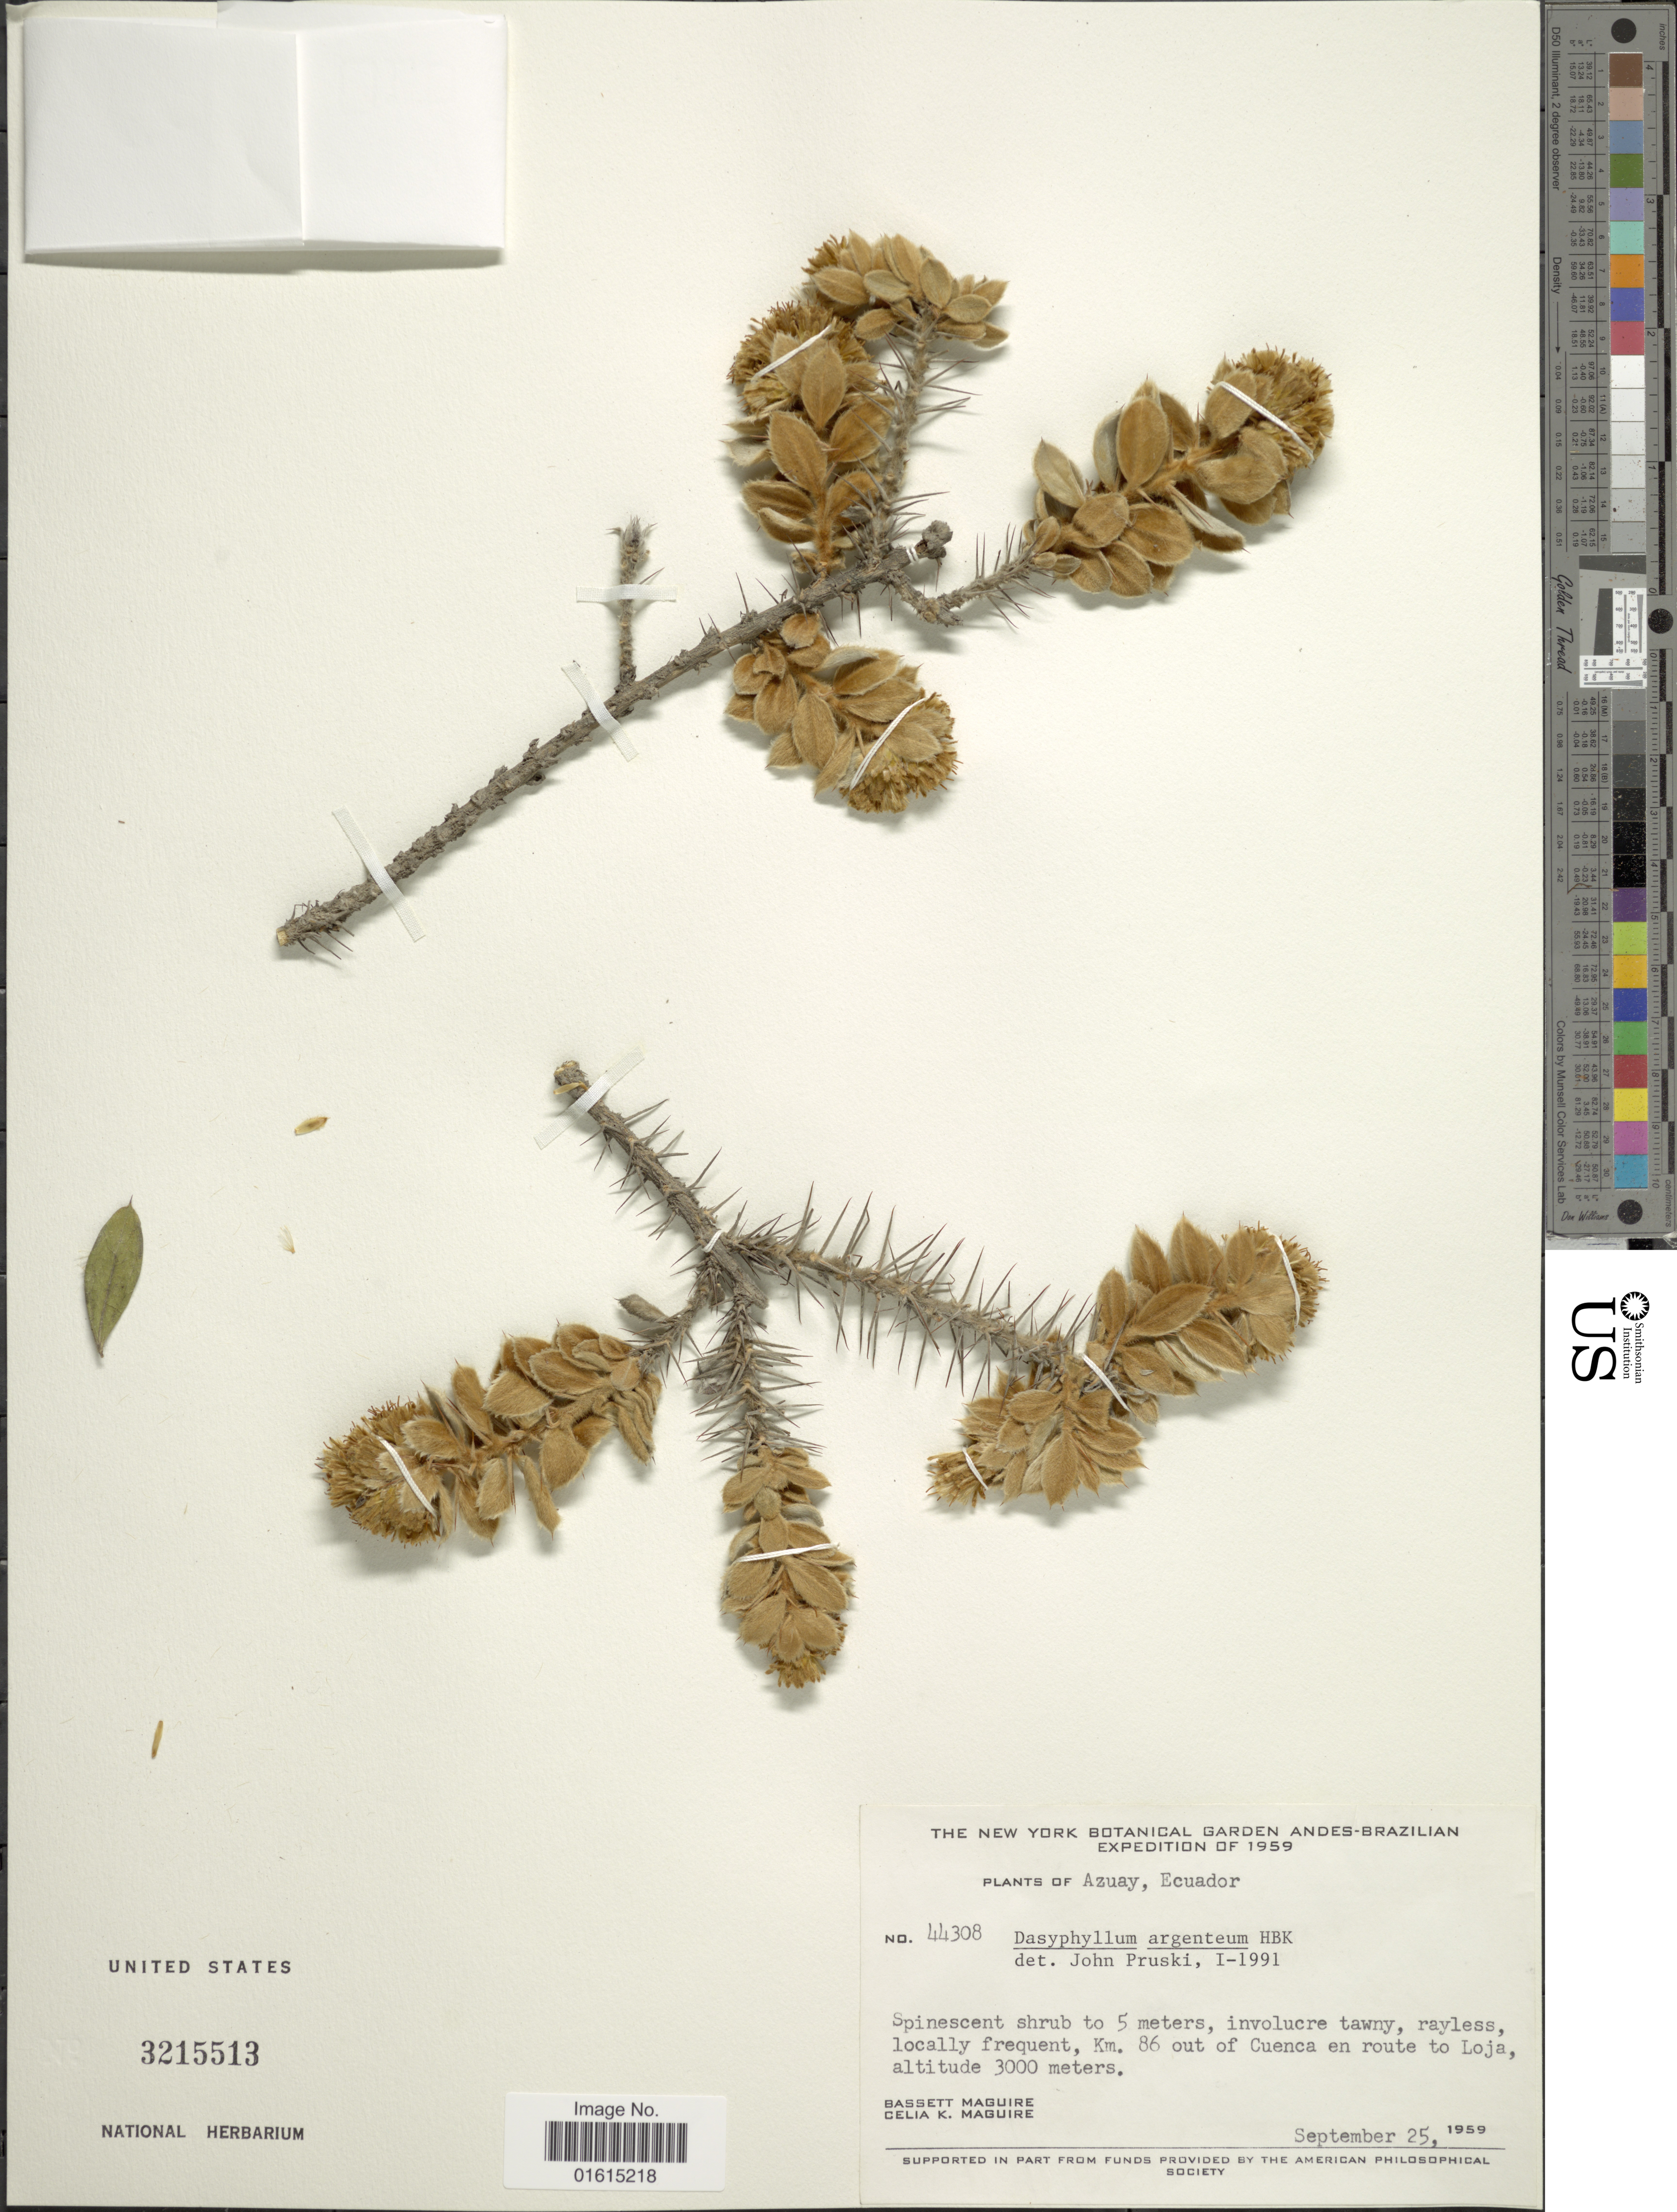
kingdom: Plantae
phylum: Tracheophyta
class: Magnoliopsida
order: Asterales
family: Asteraceae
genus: Dasyphyllum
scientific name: Dasyphyllum argenteum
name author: Kunth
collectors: B. Maguire & C. K. Maguire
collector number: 44308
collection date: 1959-09-25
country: Ecuador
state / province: Azuay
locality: Km 86 out of Cuenca en route to Loja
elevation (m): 3000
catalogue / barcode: US 3215513